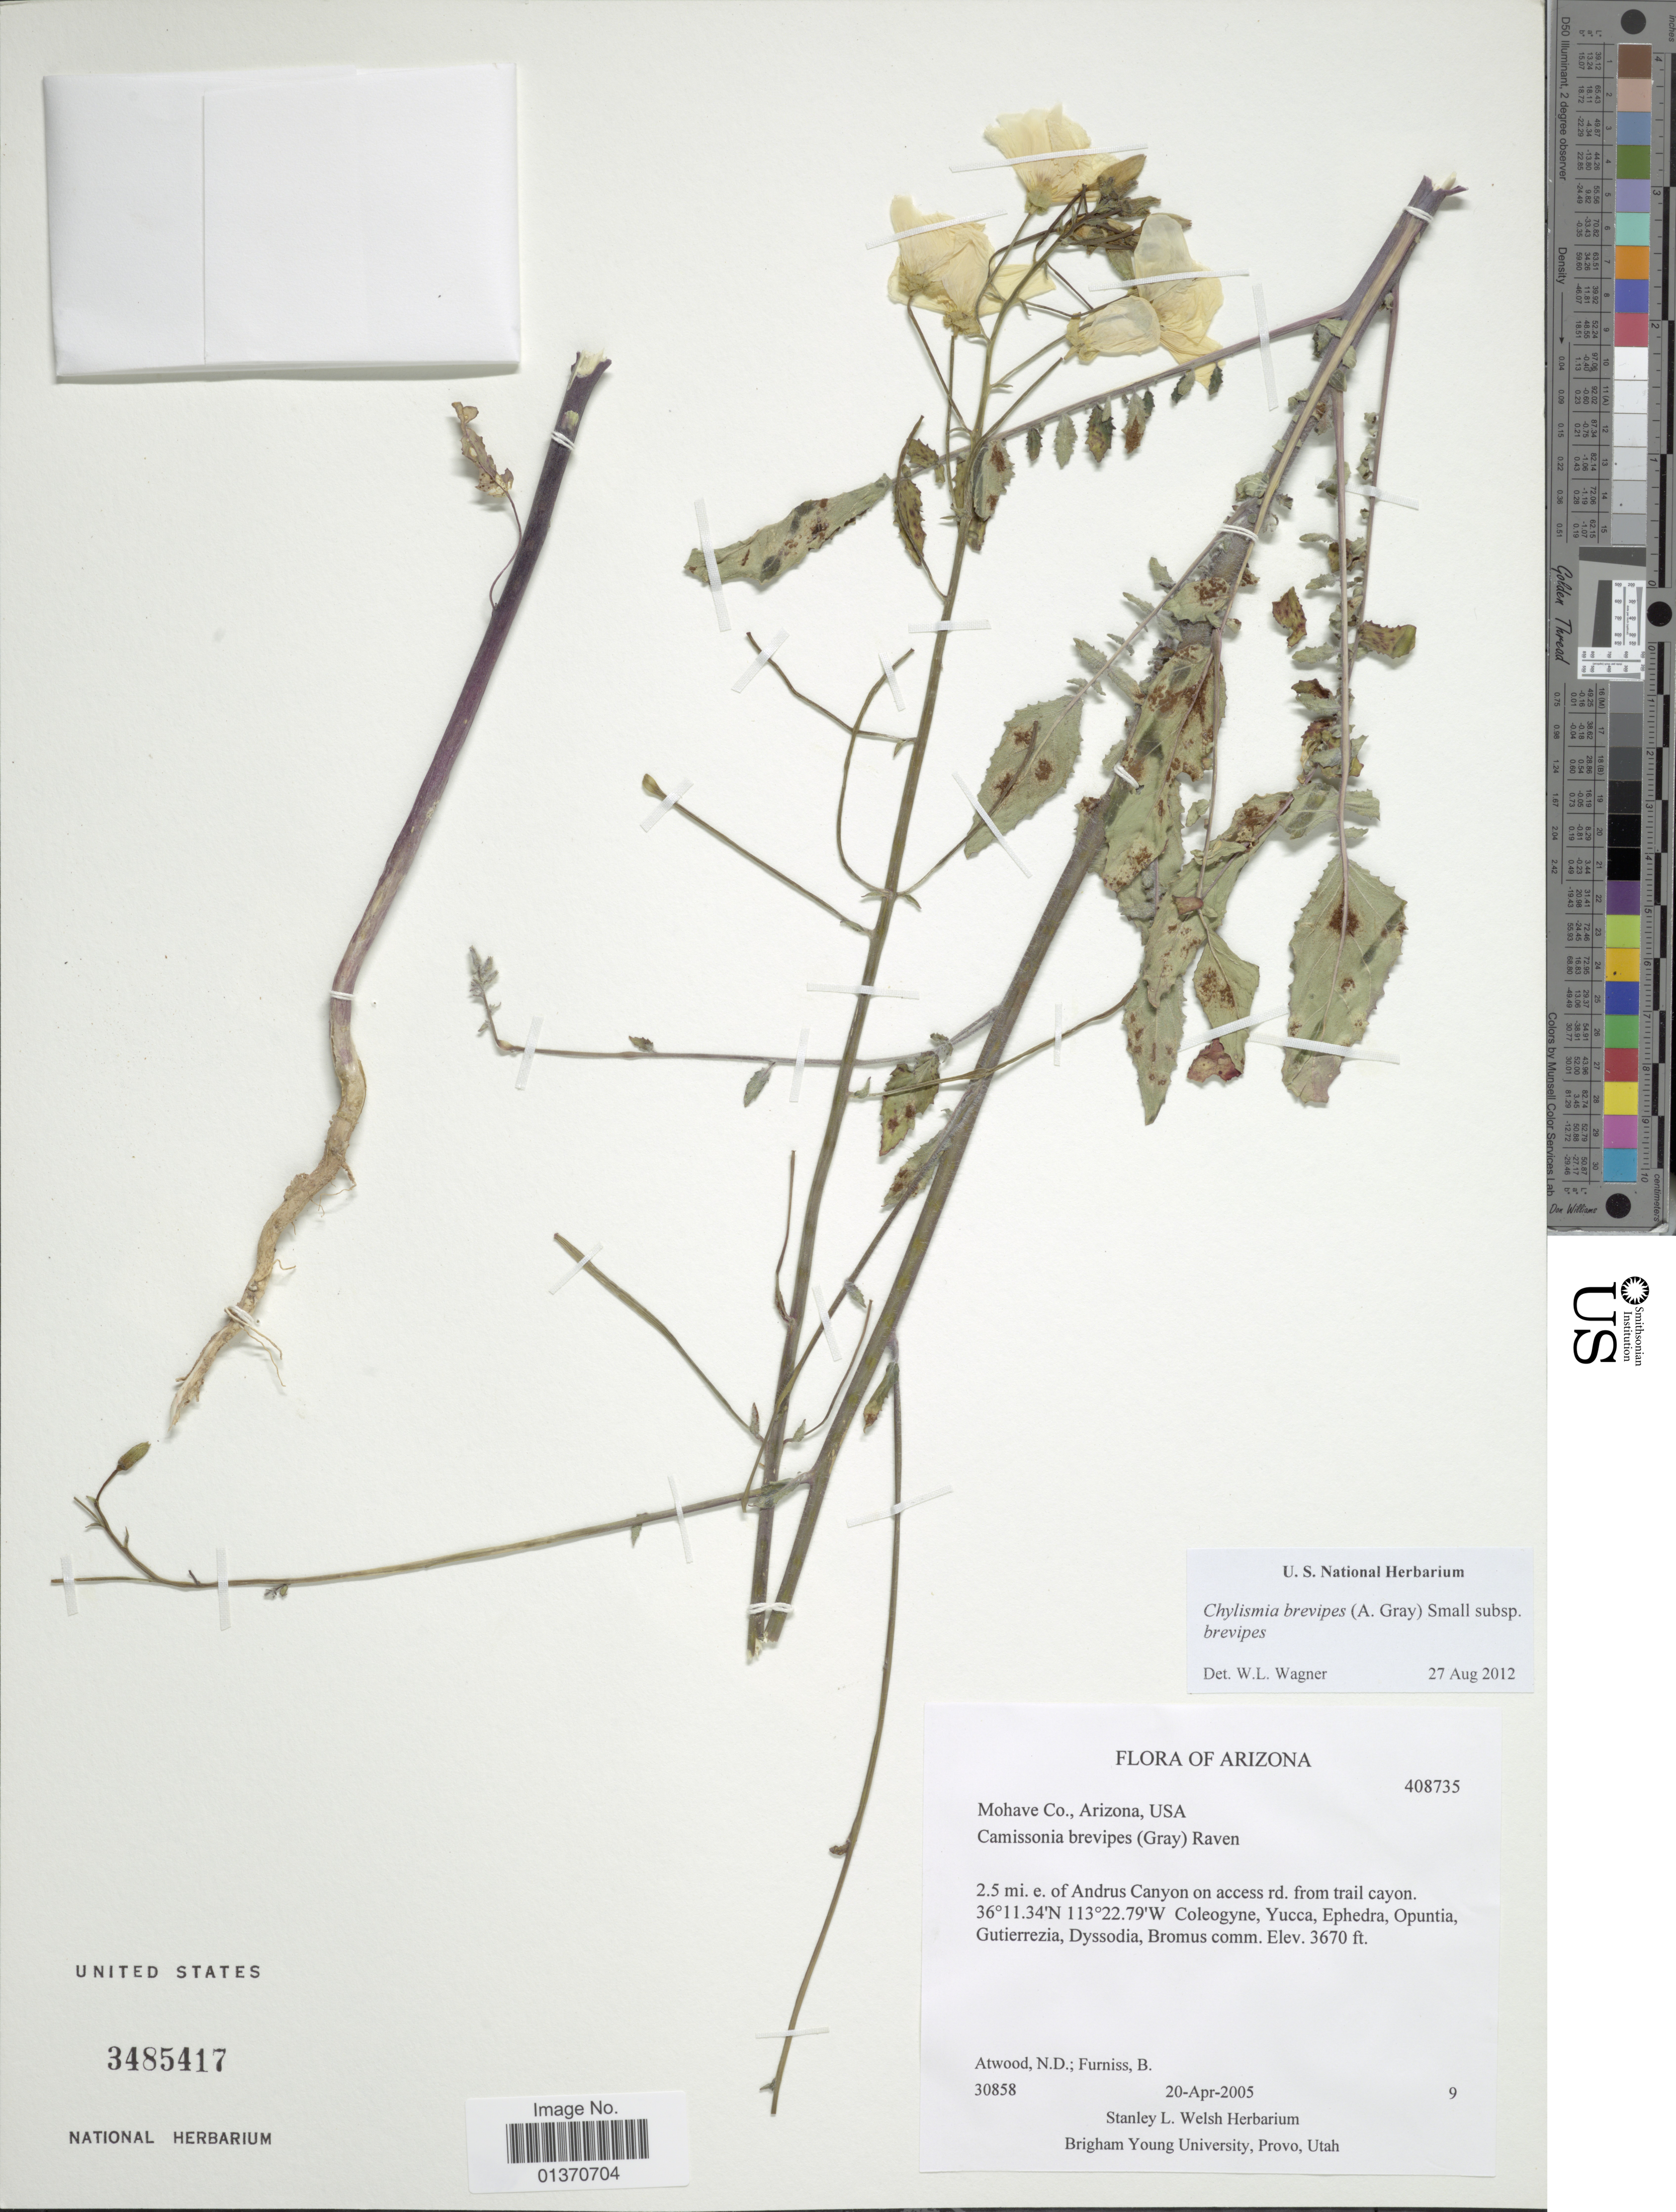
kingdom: Plantae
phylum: Tracheophyta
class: Magnoliopsida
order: Myrtales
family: Onagraceae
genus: Chylismia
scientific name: Chylismia brevipes subsp. brevipes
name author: (A. Gray) Small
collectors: N. Atwood & B. Furniss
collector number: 30858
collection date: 2005-04-20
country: United States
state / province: Arizona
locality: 2.5 mi. e. of Andrus Canyon on access rd. from trail canyon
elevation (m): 1119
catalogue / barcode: US 3485417